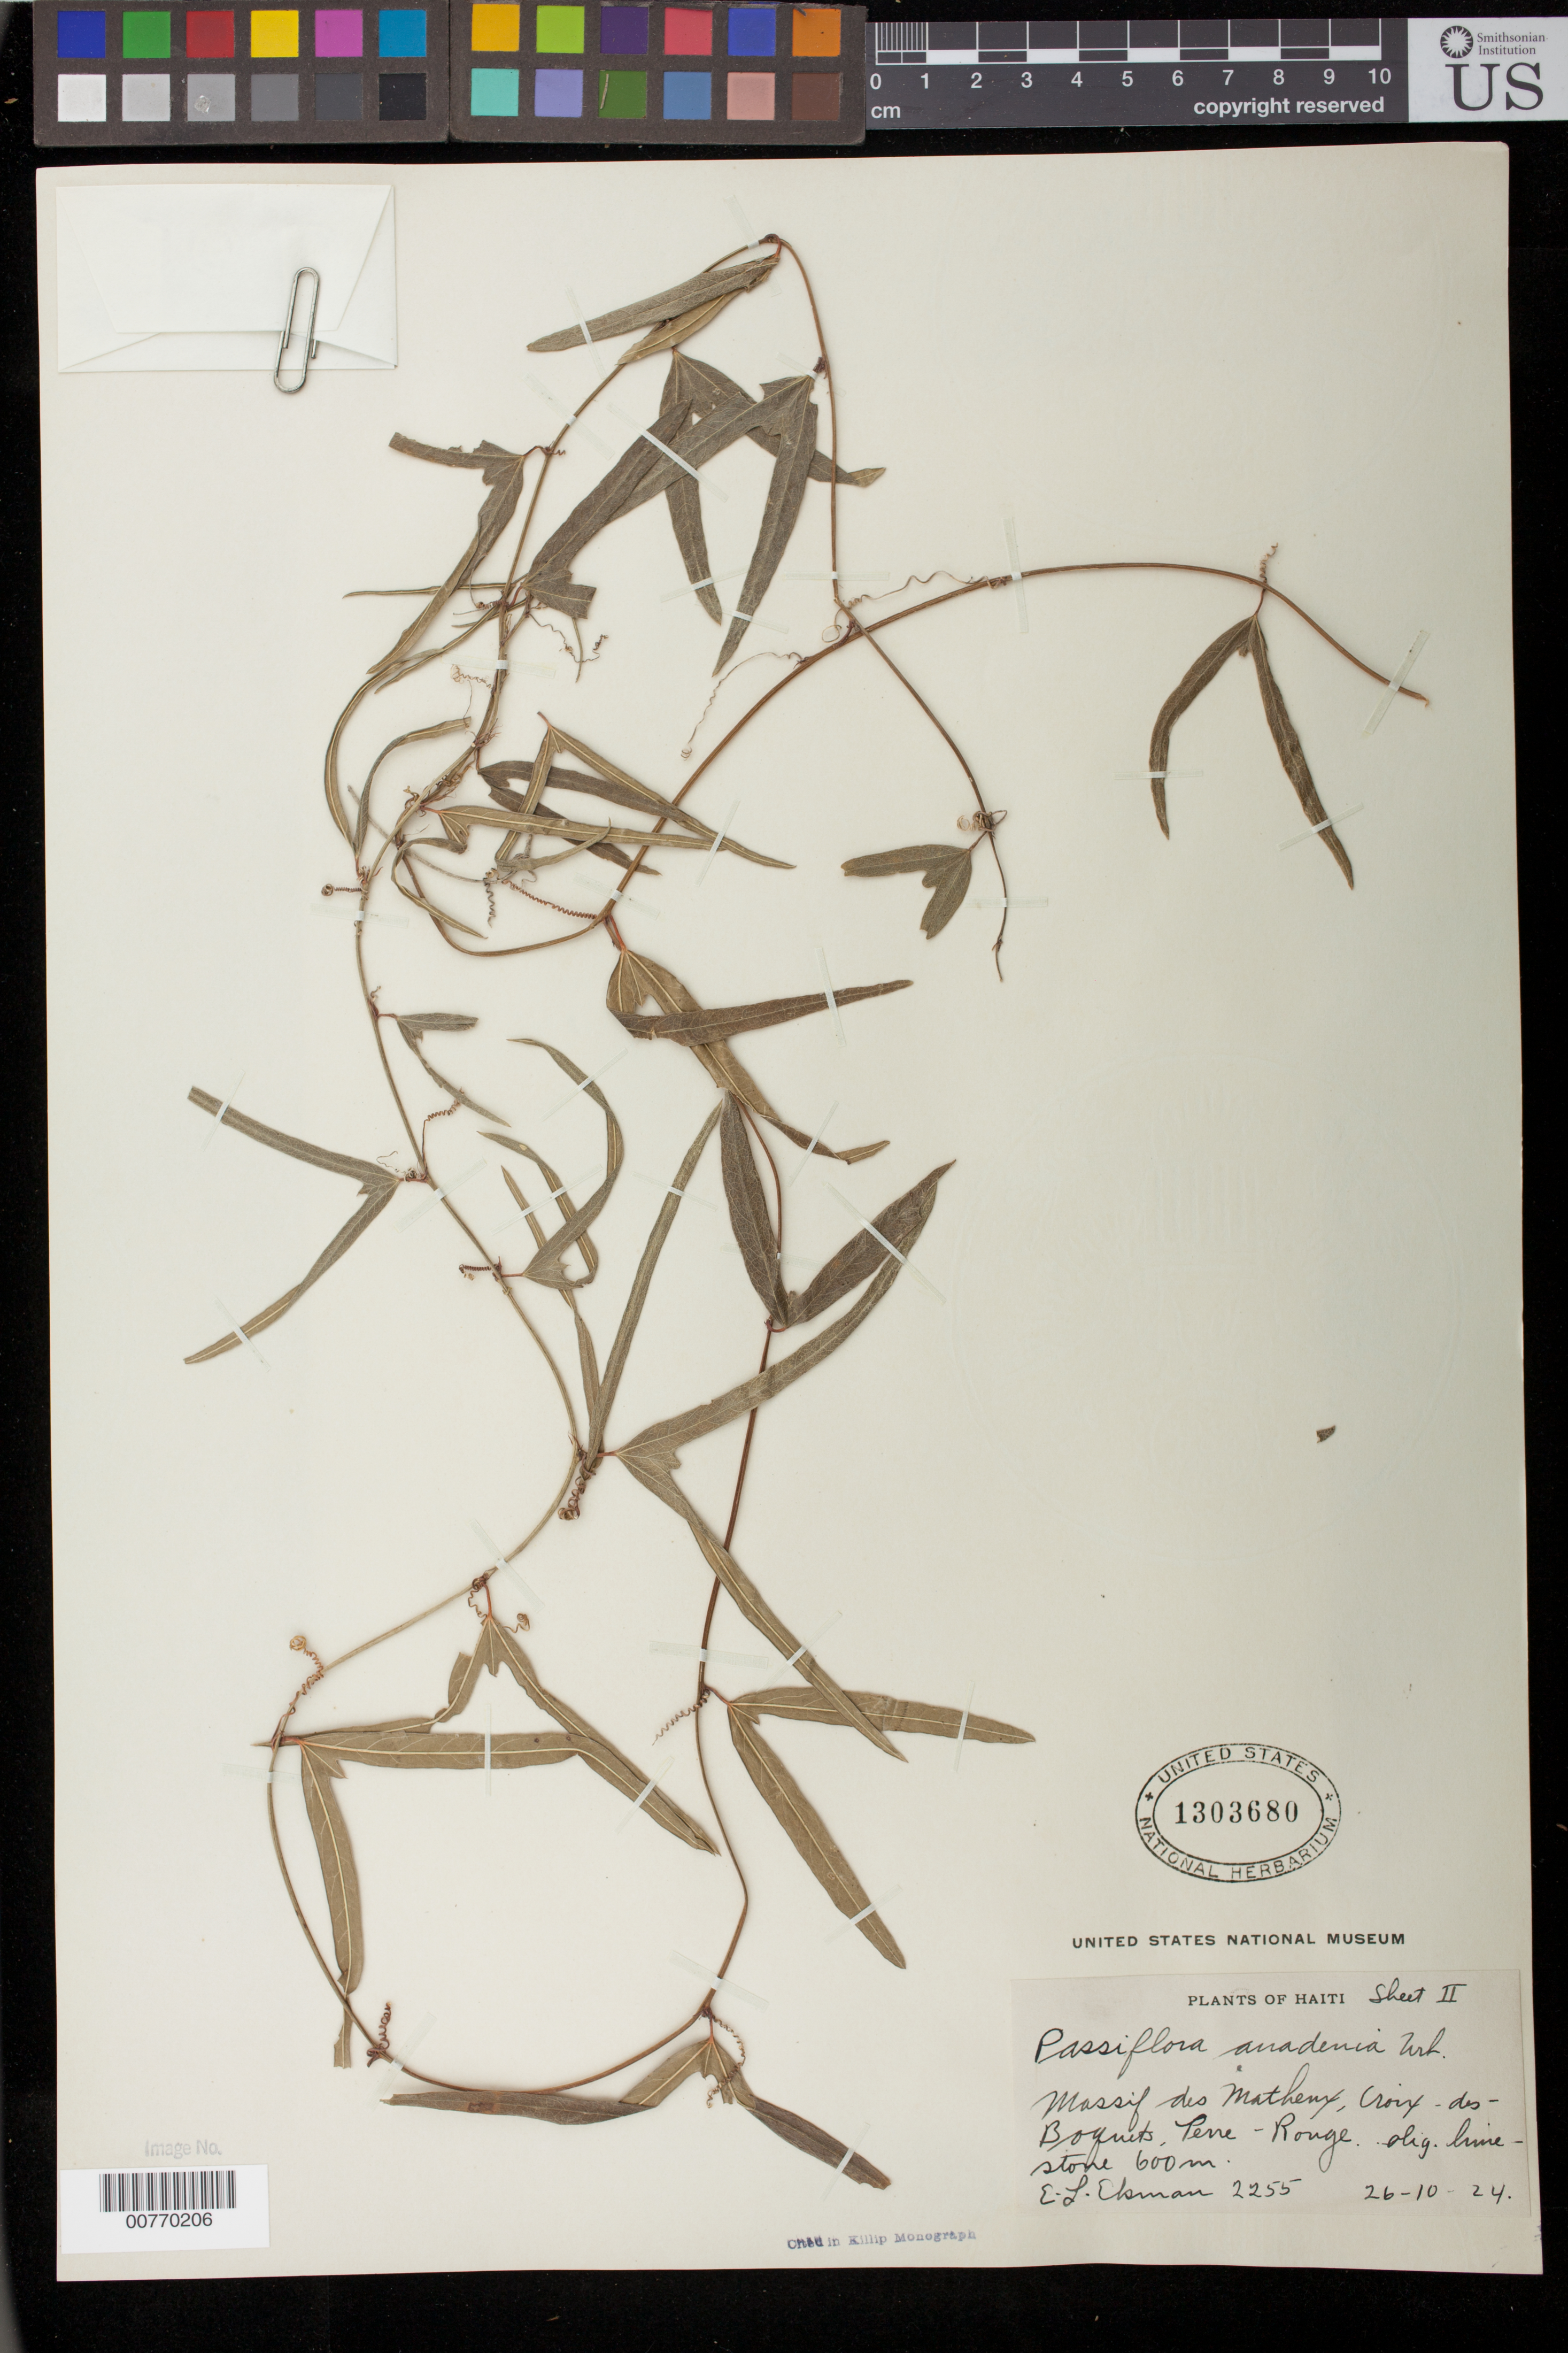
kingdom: Plantae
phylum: Tracheophyta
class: Magnoliopsida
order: Malpighiales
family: Passifloraceae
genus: Passiflora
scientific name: Passiflora anadenia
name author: Urb.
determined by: Killip, Ellsworth P.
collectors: E. L. Ekman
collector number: H 2255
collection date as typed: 26 Oct 1924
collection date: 1924-10-26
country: Haiti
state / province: Ouest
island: Hispaniola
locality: Massif des Metheux, Croix-des-Bouquets, Terre-Rouge.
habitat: Olig. limestone.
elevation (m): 600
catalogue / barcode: US 1303680